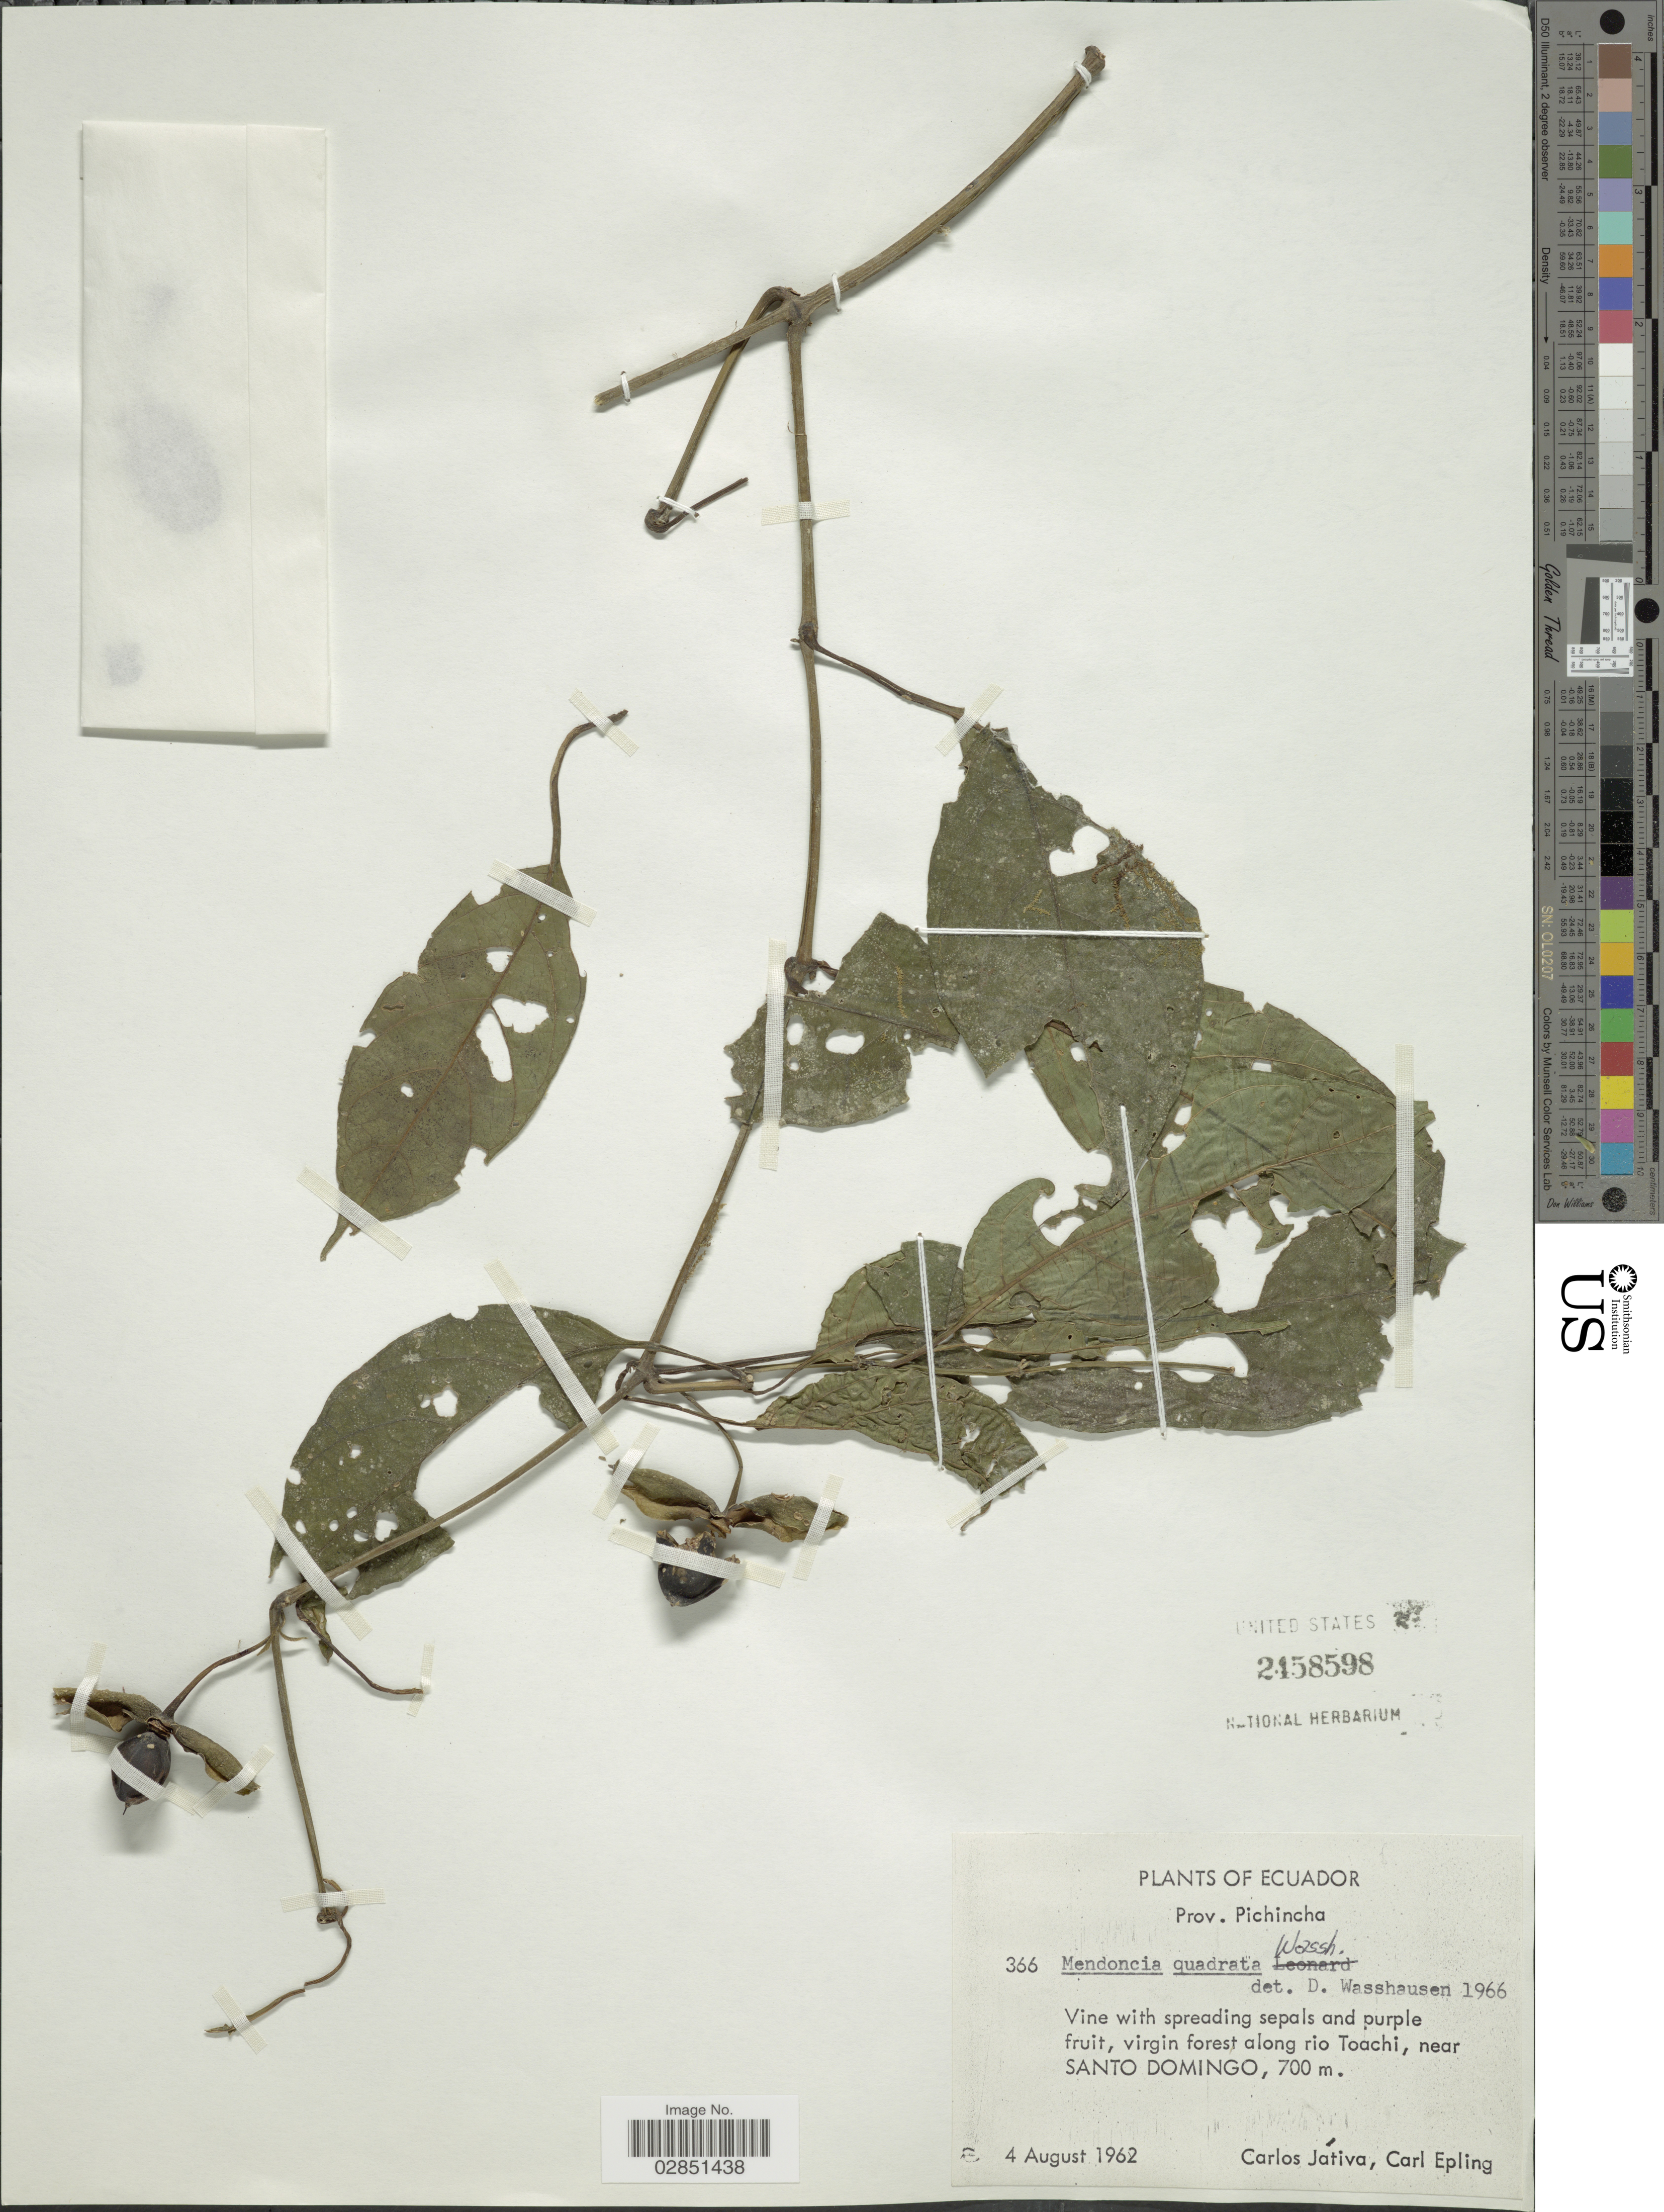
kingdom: Plantae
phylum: Tracheophyta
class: Magnoliopsida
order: Lamiales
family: Acanthaceae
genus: Mendoncia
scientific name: Mendoncia quadrata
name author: Wassh.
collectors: C. D. Játiva & C. C. Epling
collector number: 366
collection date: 1962-08-04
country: Ecuador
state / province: Pichincha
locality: Prov. Pichincha. Virgin forest along rio Toachi, near Santo Domingo.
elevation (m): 700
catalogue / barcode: US 2458598